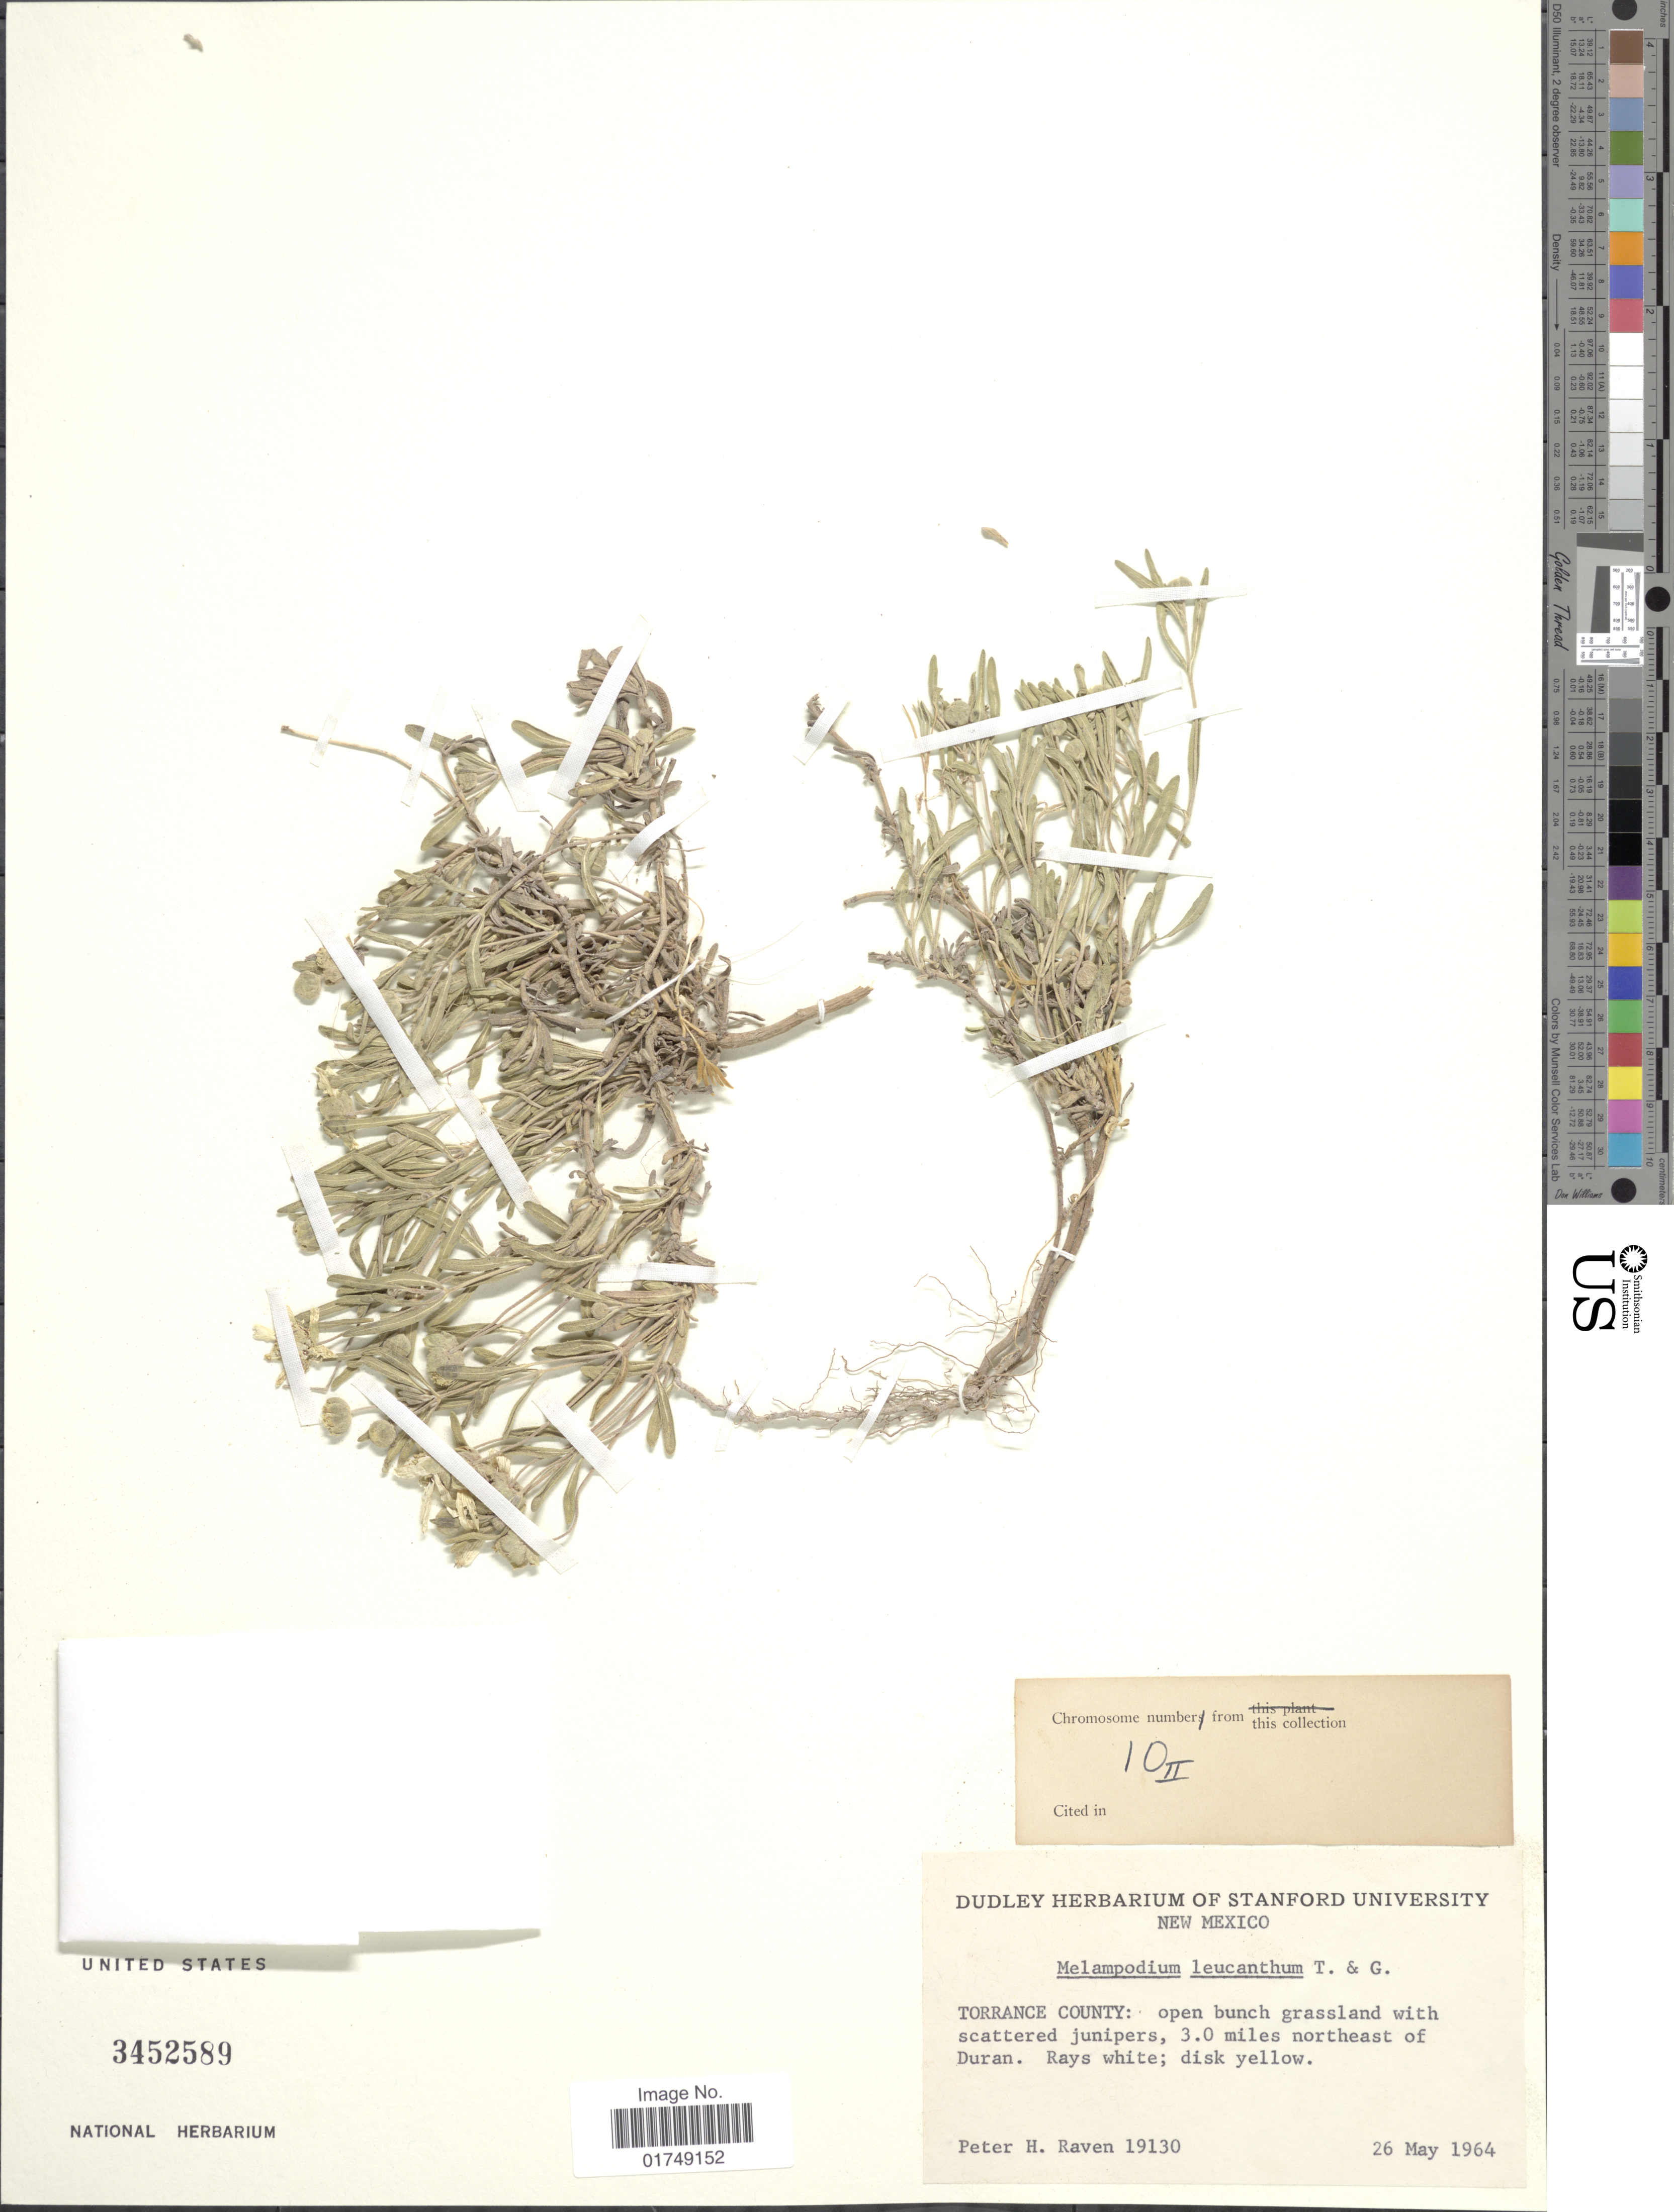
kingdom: Plantae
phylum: Tracheophyta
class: Magnoliopsida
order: Asterales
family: Asteraceae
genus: Melampodium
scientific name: Melampodium leucanthum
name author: Torr. & A. Gray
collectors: P. Raven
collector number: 19130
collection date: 1964-05-26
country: United States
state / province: New Mexico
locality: Torrance County, 3.0 miles northeast of Duran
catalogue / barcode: US 3452589